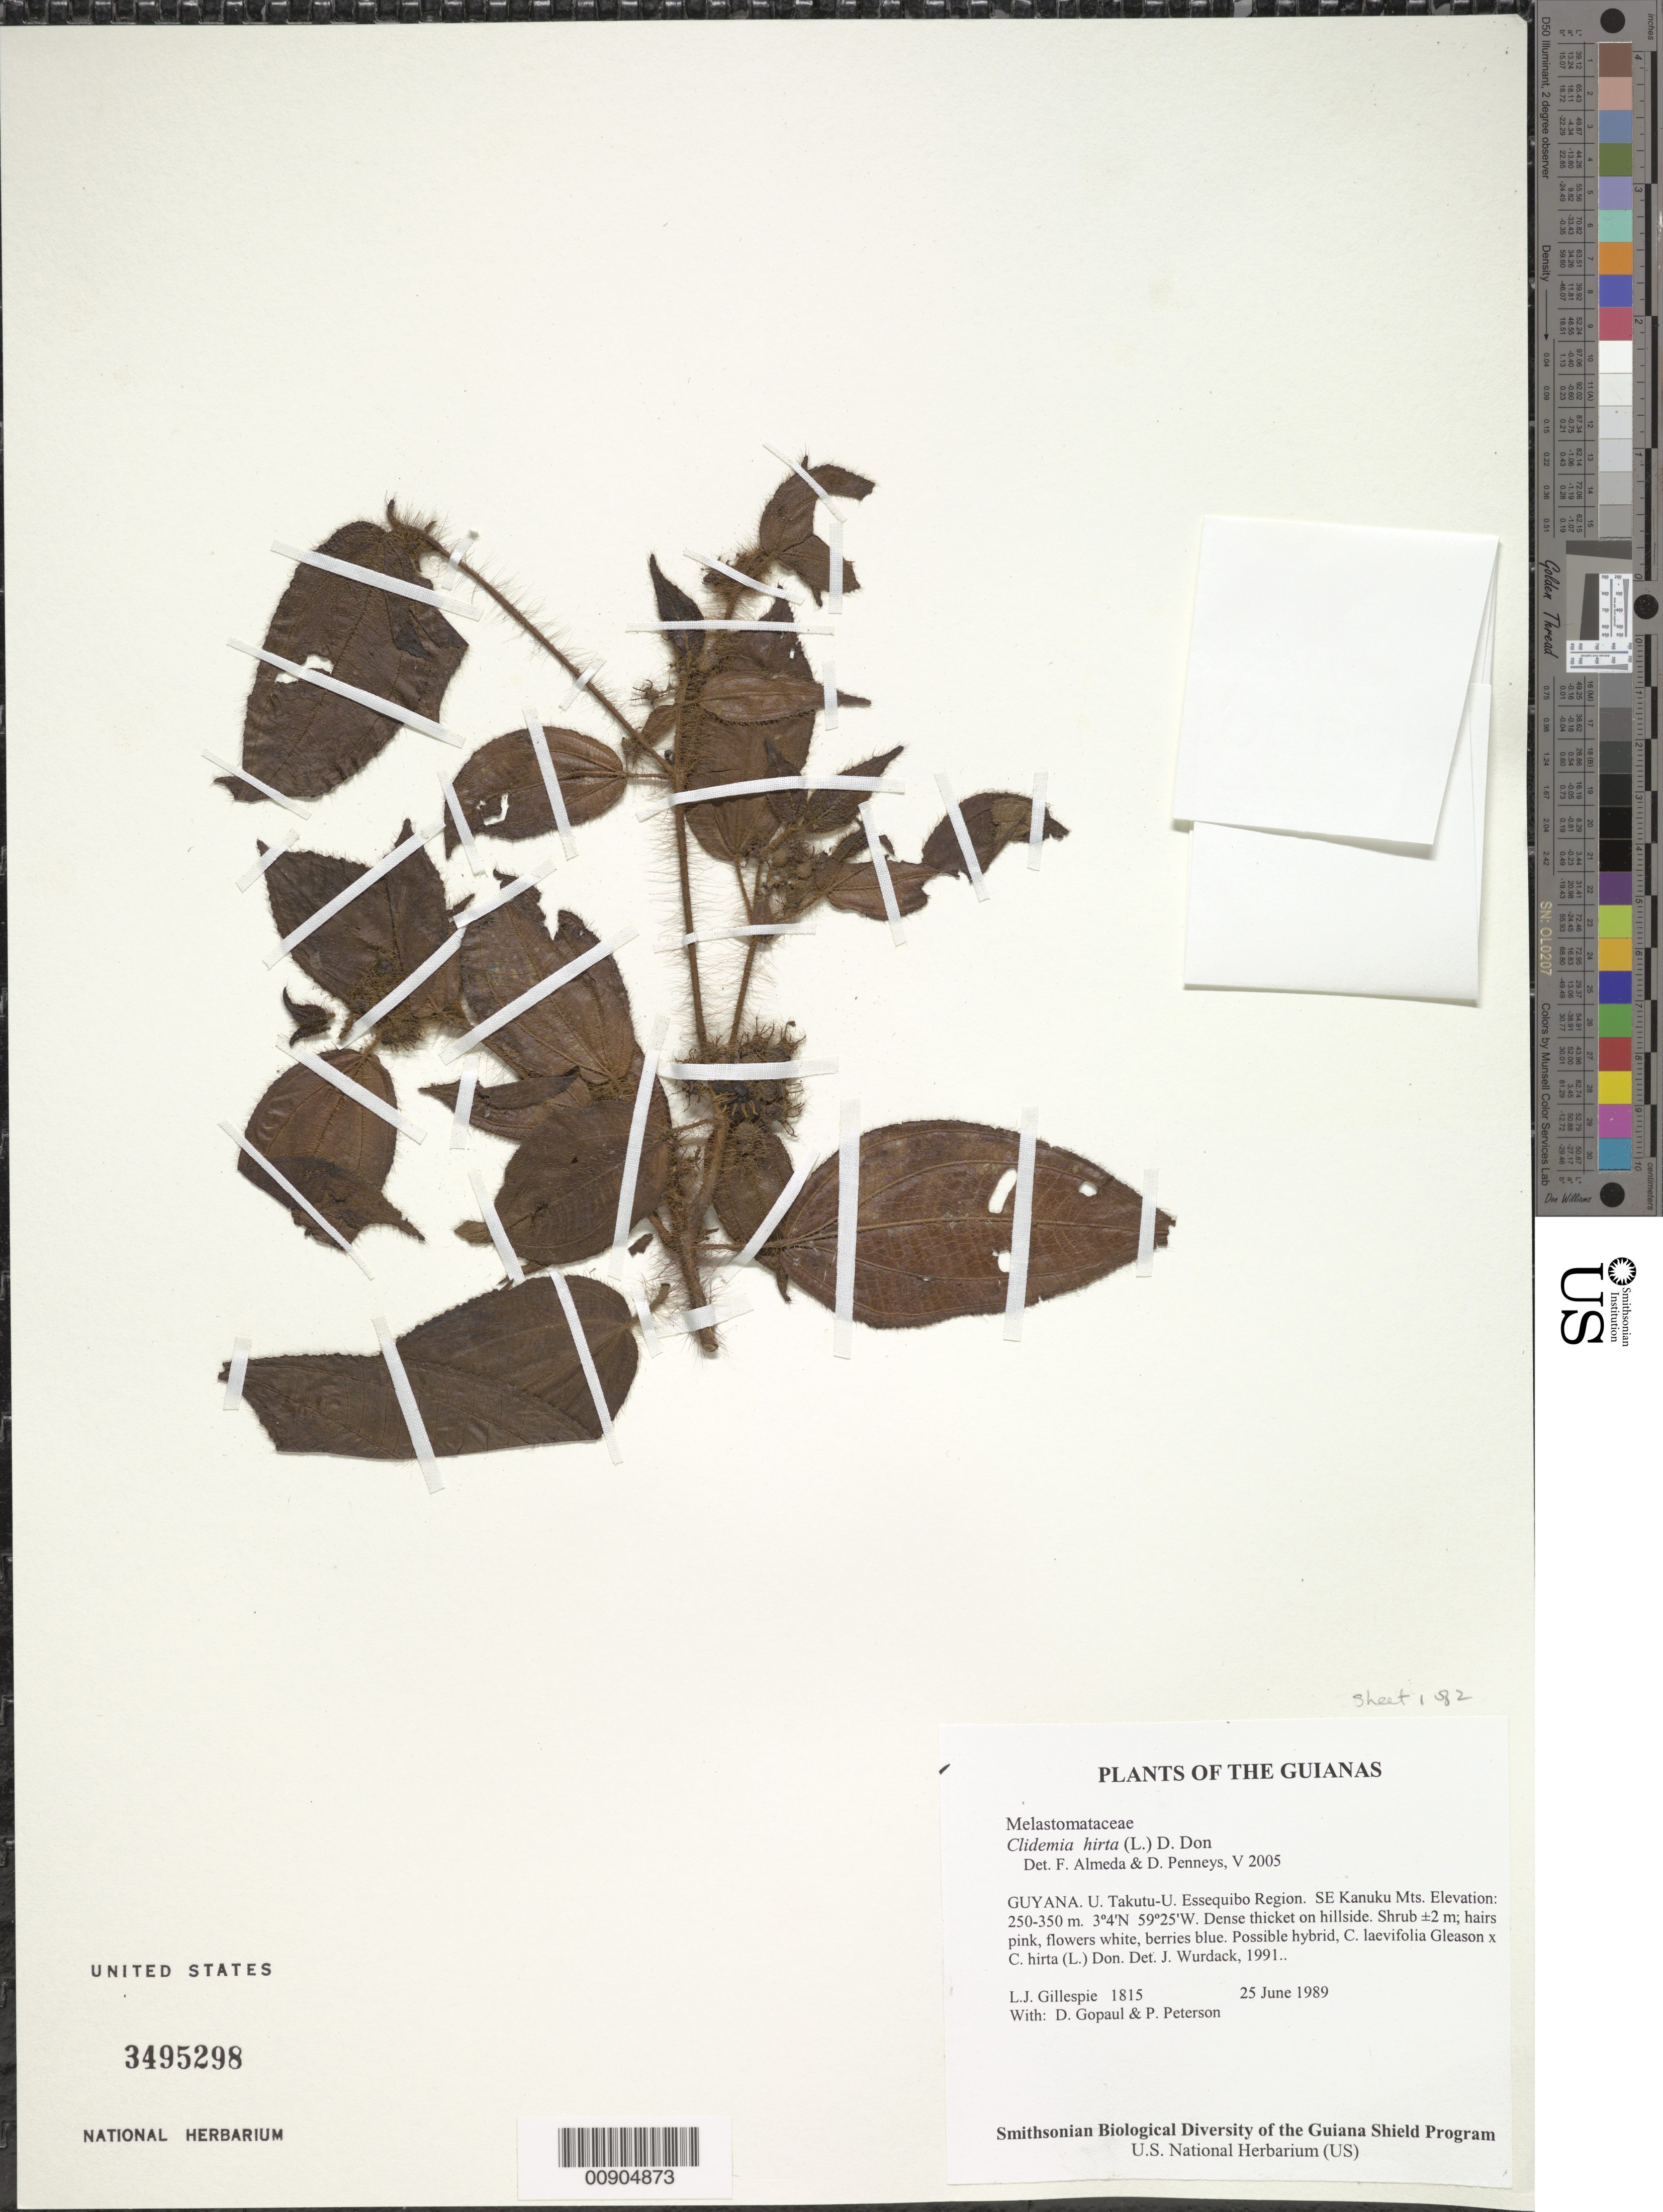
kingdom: Plantae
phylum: Tracheophyta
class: Magnoliopsida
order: Myrtales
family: Melastomataceae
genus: Clidemia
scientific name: Clidemia hirta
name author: (L.) D. Don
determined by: Almeda, F.; Penneys, D. S.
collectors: L. J. Gillespie, D. Gopaul & P. M. Peterson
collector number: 1815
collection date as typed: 25 June 1989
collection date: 1989-06-25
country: Guyana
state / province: U. Takutu-U. Essequibo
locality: SE Kanuku Mts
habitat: Dense thicket on hillside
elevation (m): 250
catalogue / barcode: US 3495298